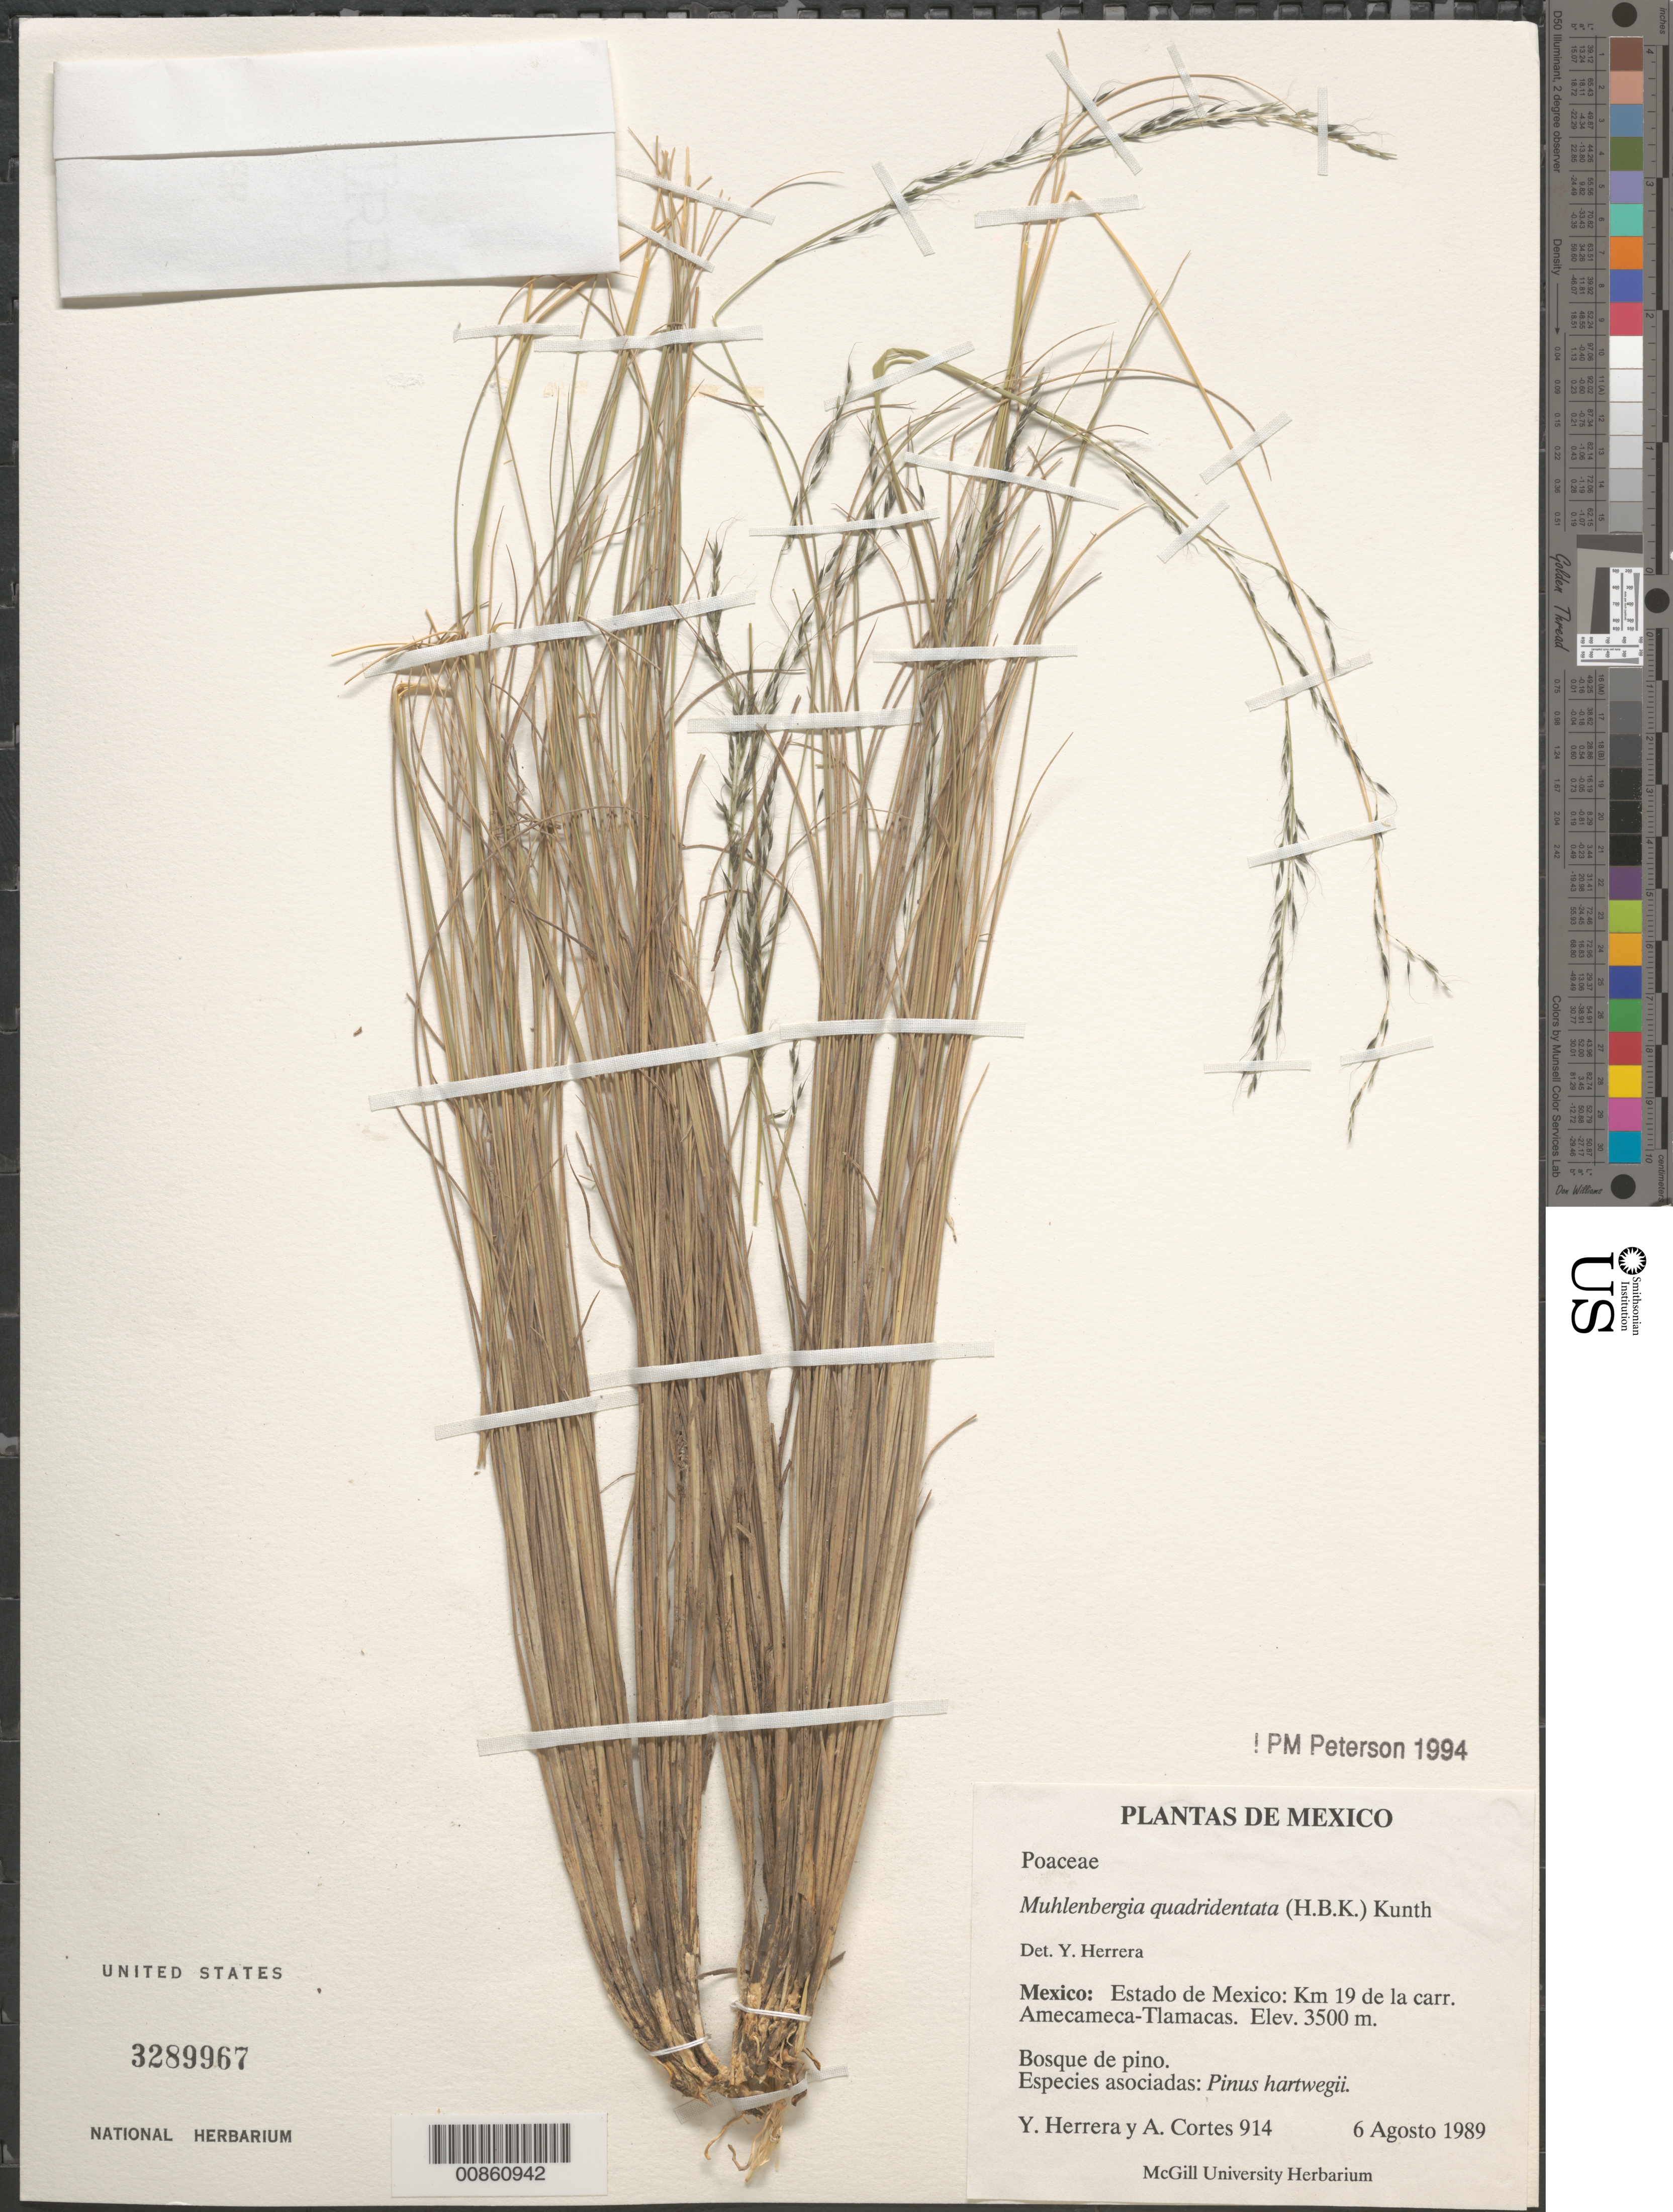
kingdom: Plantae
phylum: Tracheophyta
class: Liliopsida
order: Poales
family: Poaceae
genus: Muhlenbergia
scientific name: Muhlenbergia purpusii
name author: Mez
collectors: Y. Herrera Arrieta & A. Cortès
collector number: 914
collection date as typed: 06 Aug 1989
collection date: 1989-08-06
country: México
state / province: México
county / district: Amecameca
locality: Km 19 carr. Amecameca-Tlamacas, mpio. Amecameca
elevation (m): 3500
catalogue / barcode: US 3289967